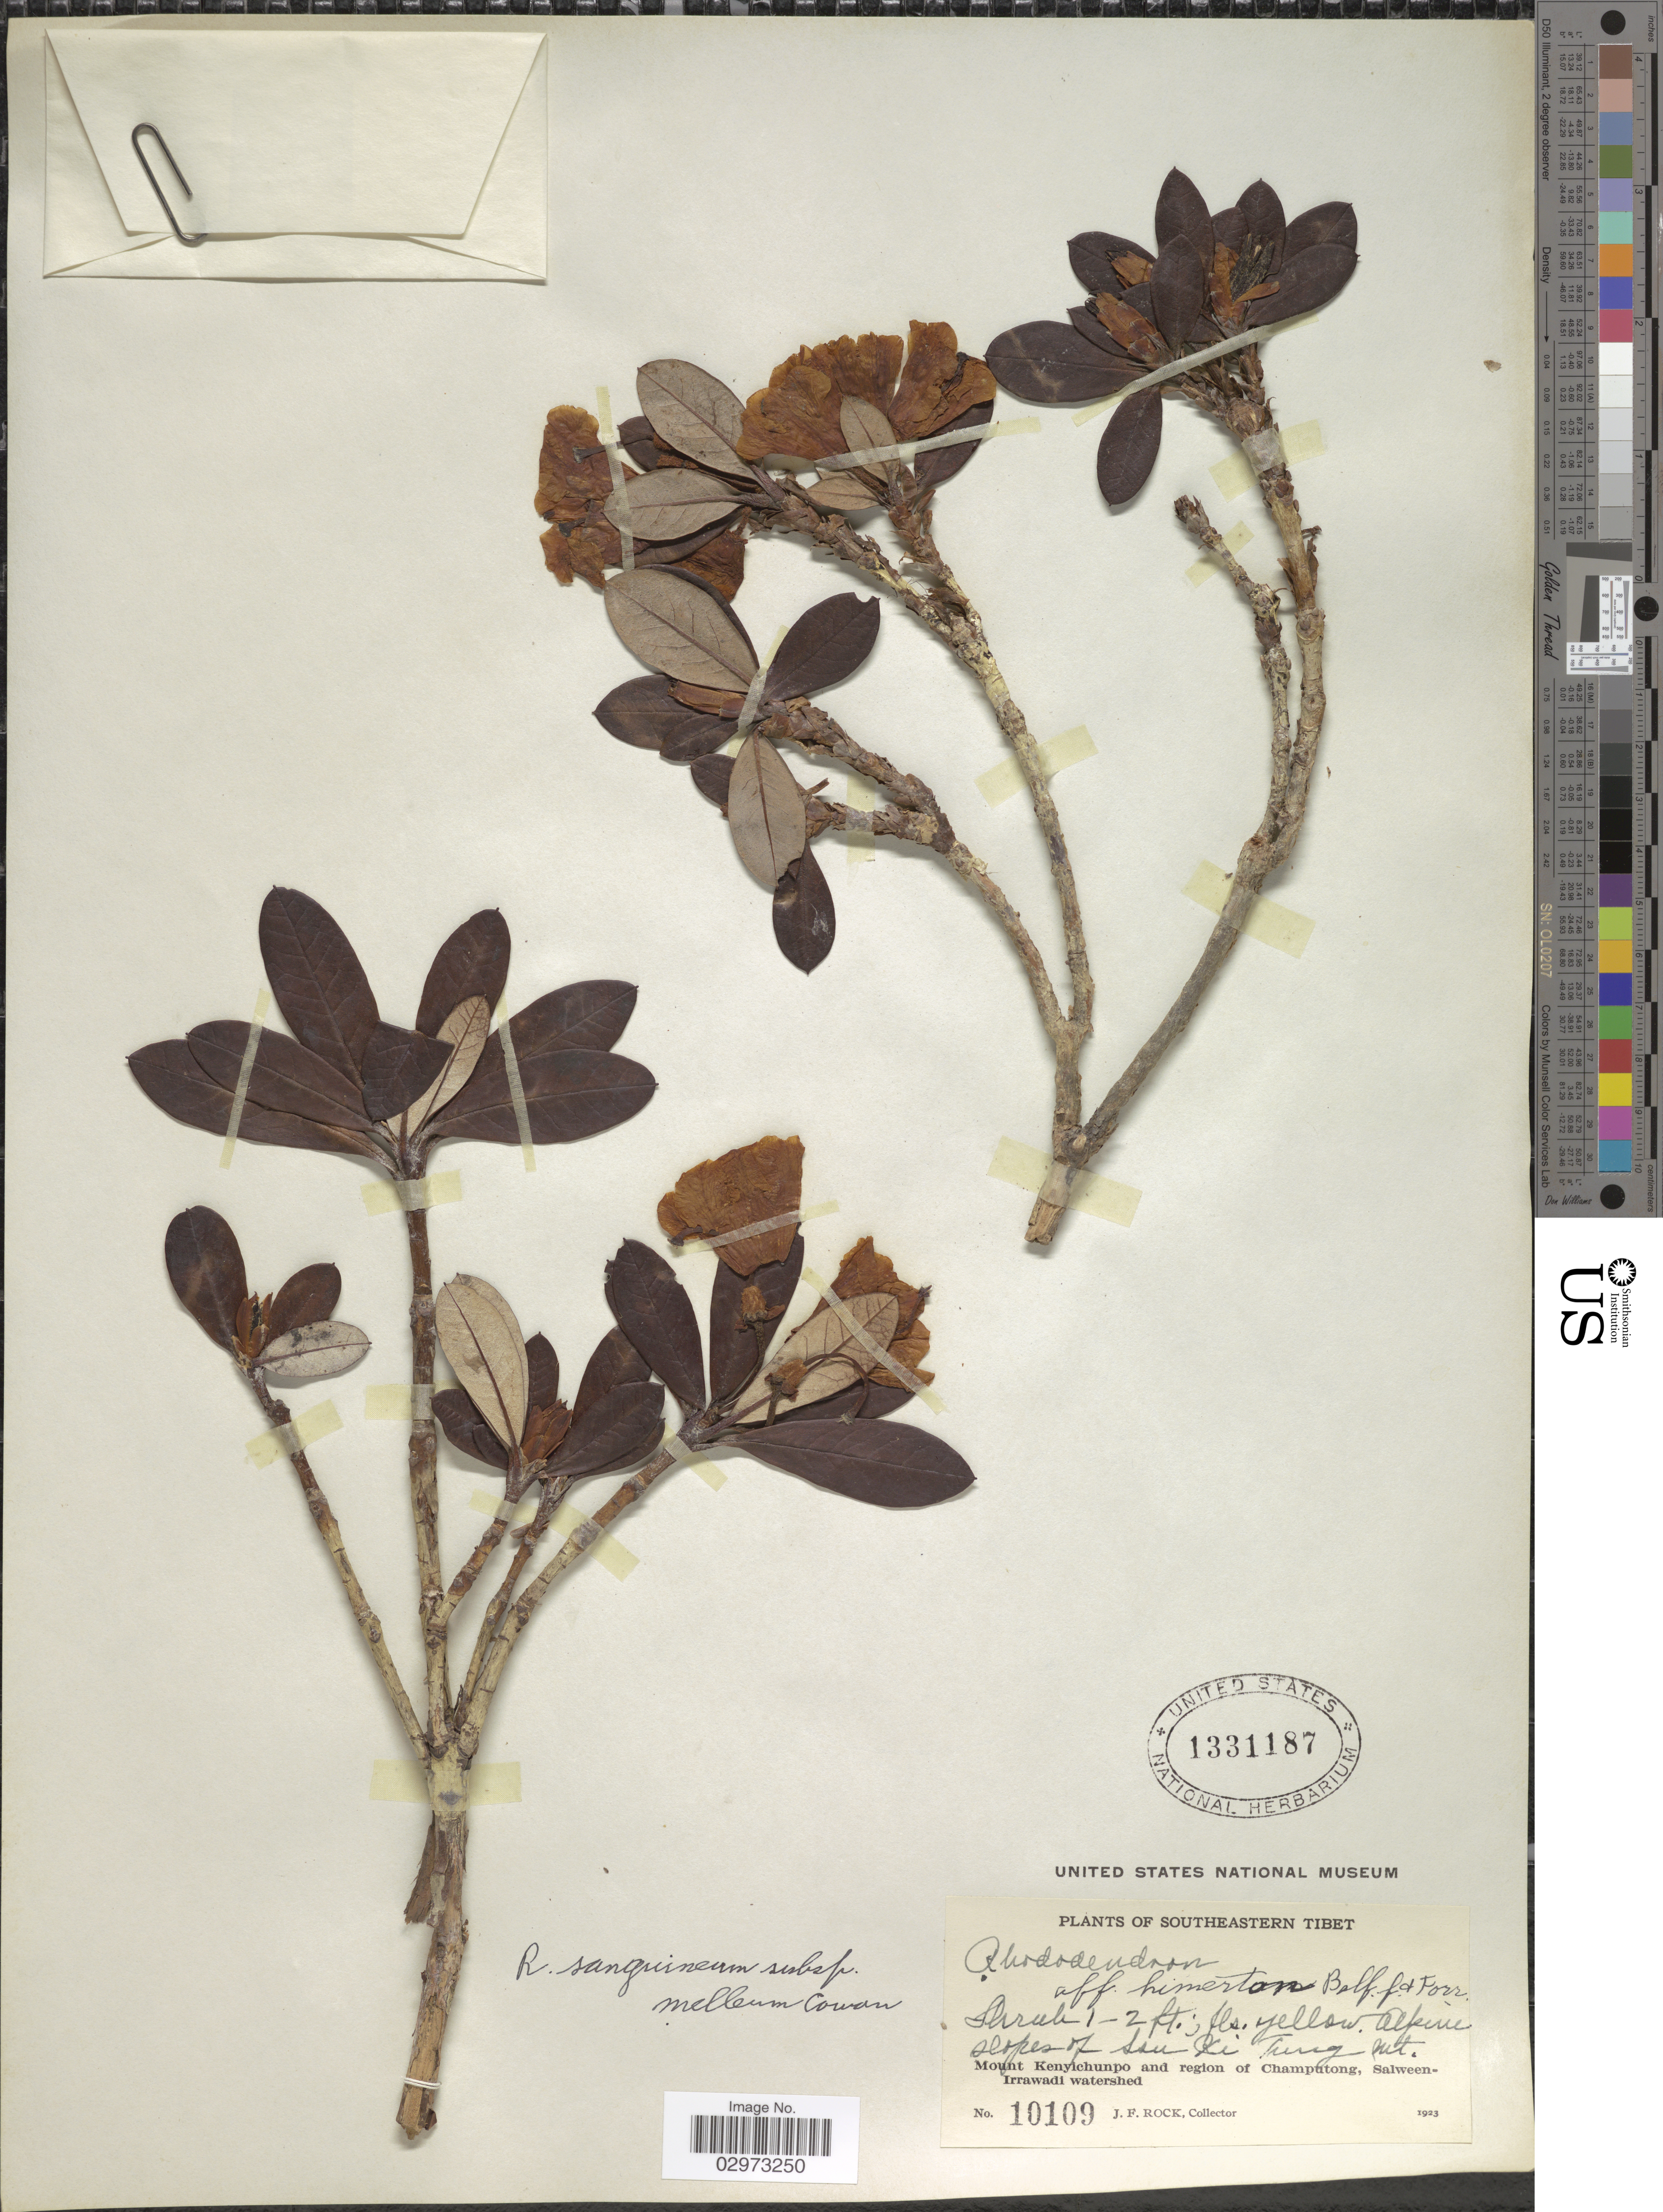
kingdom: Plantae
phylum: Tracheophyta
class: Magnoliopsida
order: Ericales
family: Ericaceae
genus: Rhododendron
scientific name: Rhododendron sanguineum subsp. melleum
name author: Cowan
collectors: J. Rock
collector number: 10109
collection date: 1923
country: China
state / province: Xizang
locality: Southeastern Tibet. Alpine slopes of Sou Xi Tung. Mt. Mount Kenyichunpo and region of Champutong, Salween-Irrawadi watershed.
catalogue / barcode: US 1331187